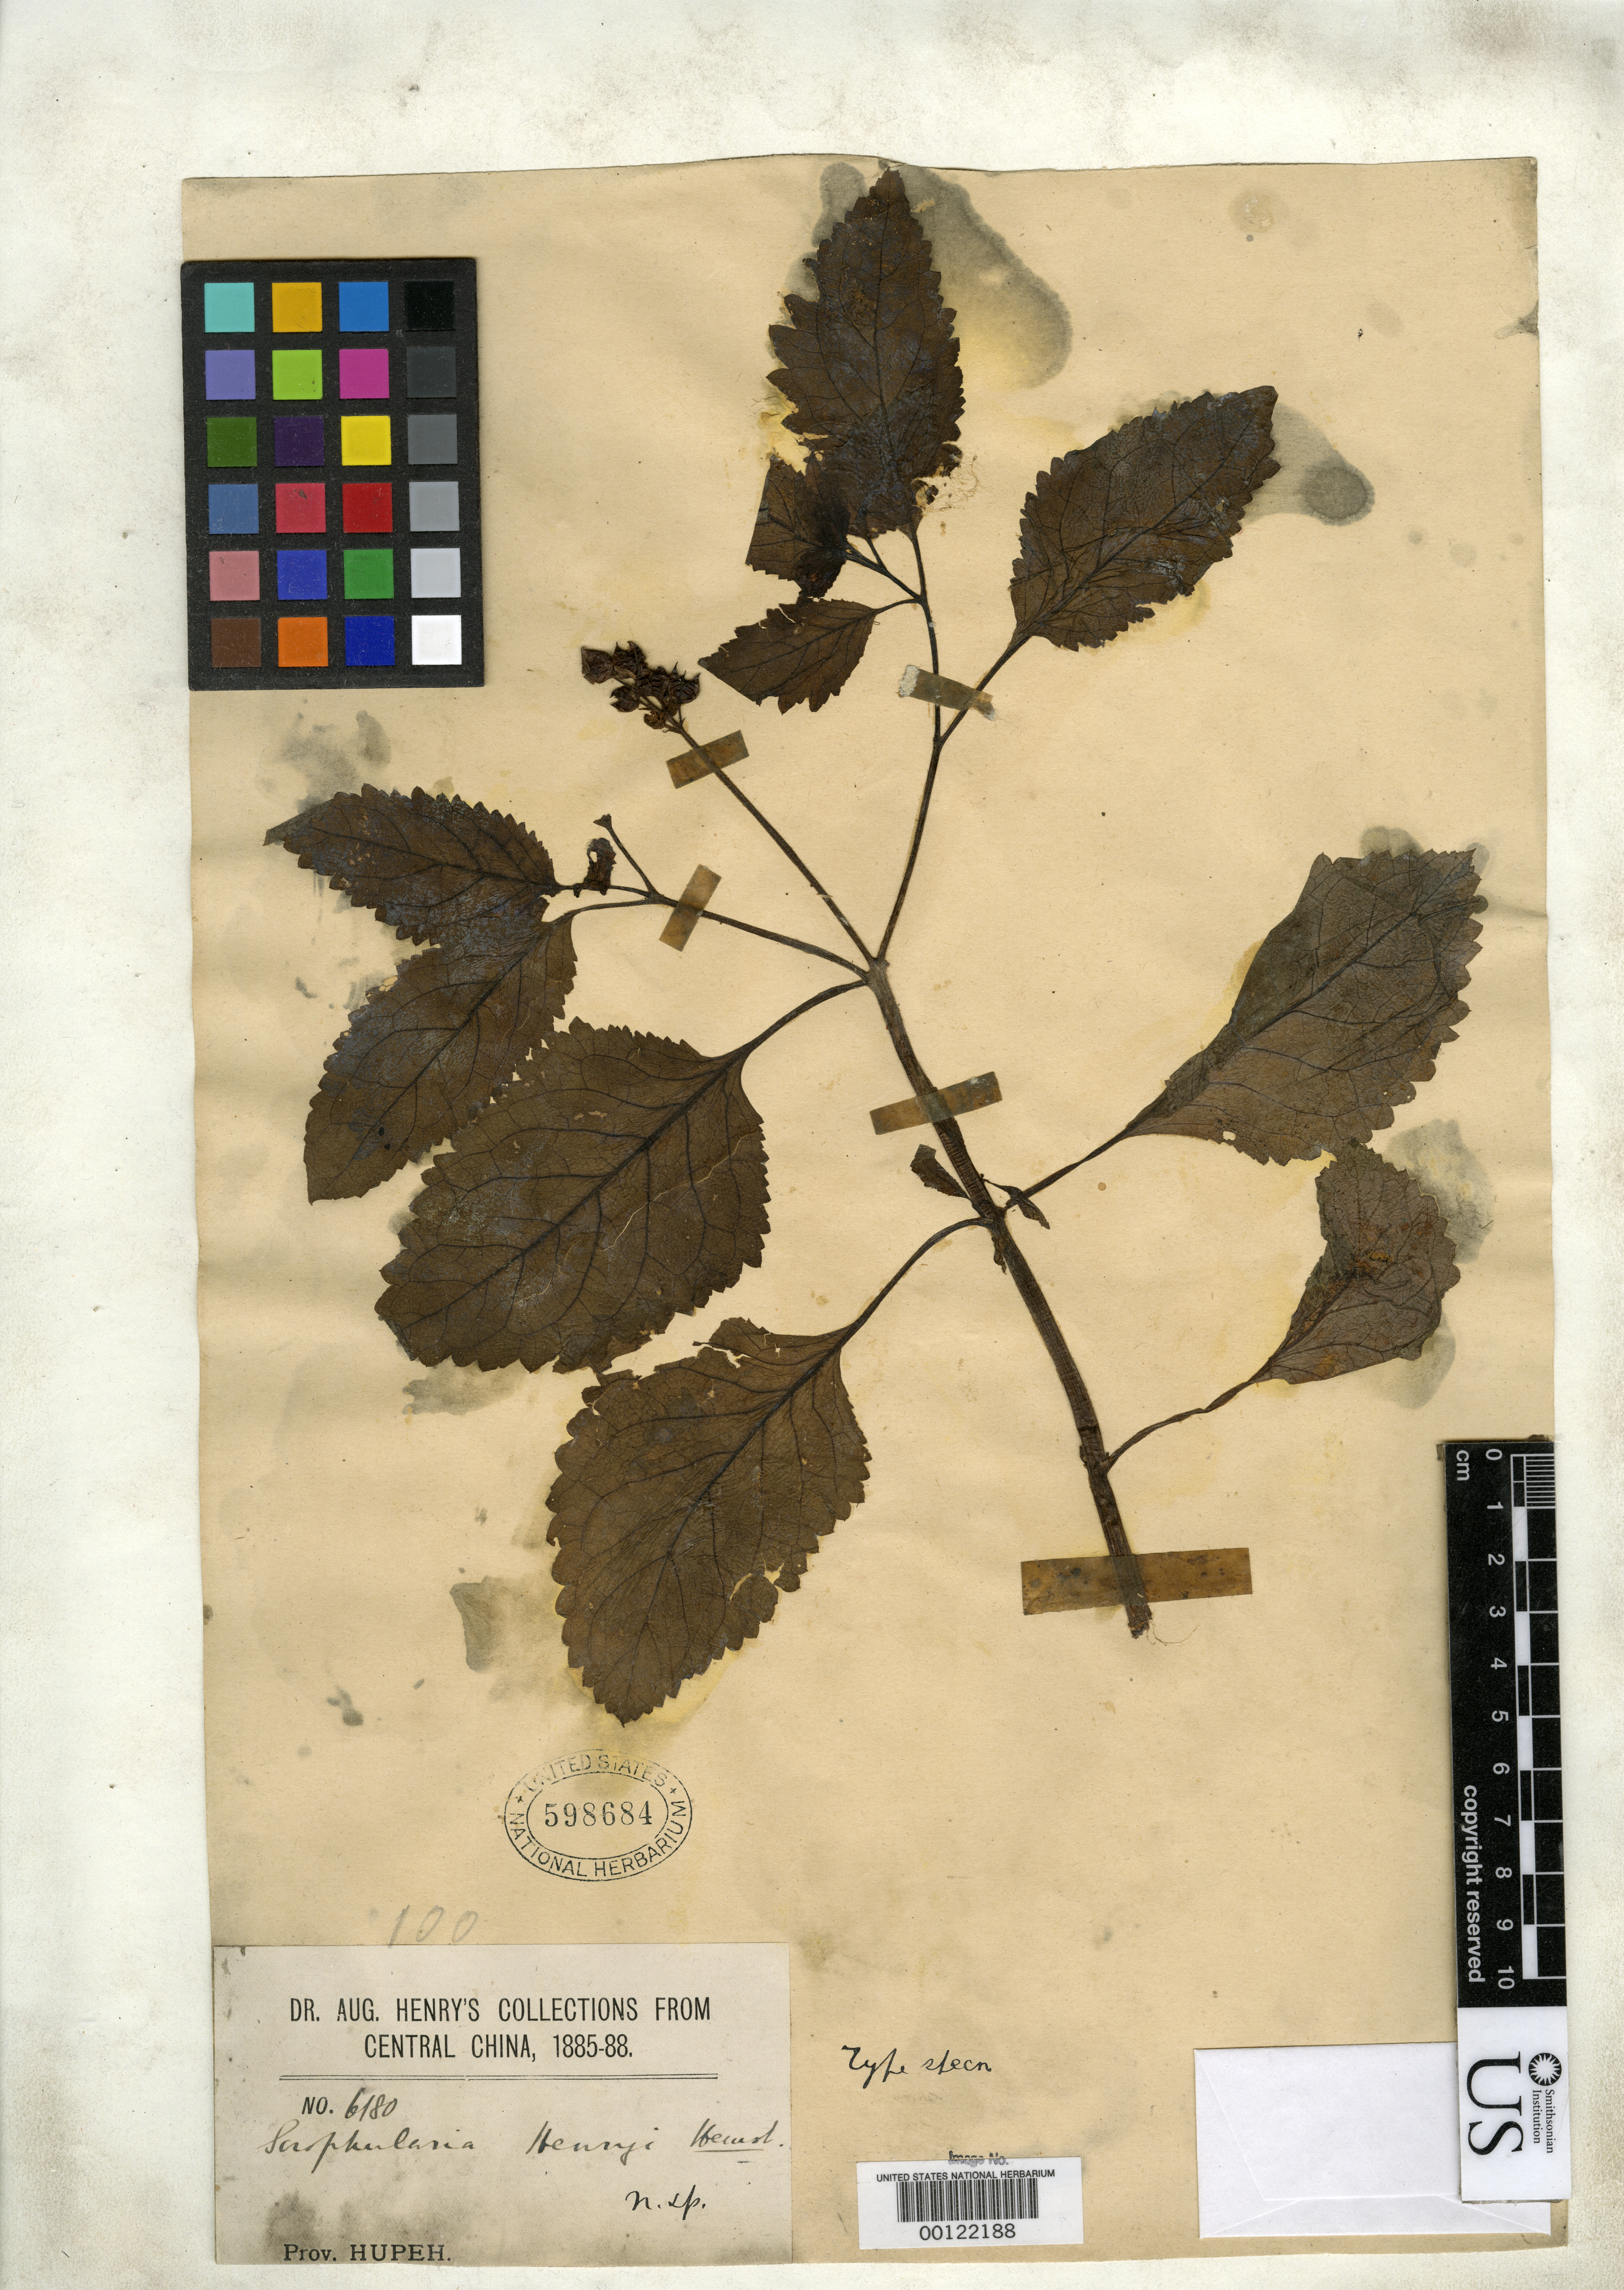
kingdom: Plantae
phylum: Tracheophyta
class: Magnoliopsida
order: Lamiales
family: Scrophulariaceae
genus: Scrophularia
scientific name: Scrophularia henryi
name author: Hemsl.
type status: Isotype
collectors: A. Henry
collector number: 6180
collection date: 1885/1888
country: China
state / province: Hubei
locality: Central China. Prov. Hupeh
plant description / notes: Possibly the holotype? Protologue cites specimen at "Herb. Kew" but Kew's online records show no duplicates of this collection. This specimen (USNH 598684) was received pre-mounted (from K?) and is annotated as "Type specn" in Hemsley's (?) hand.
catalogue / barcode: US 598684